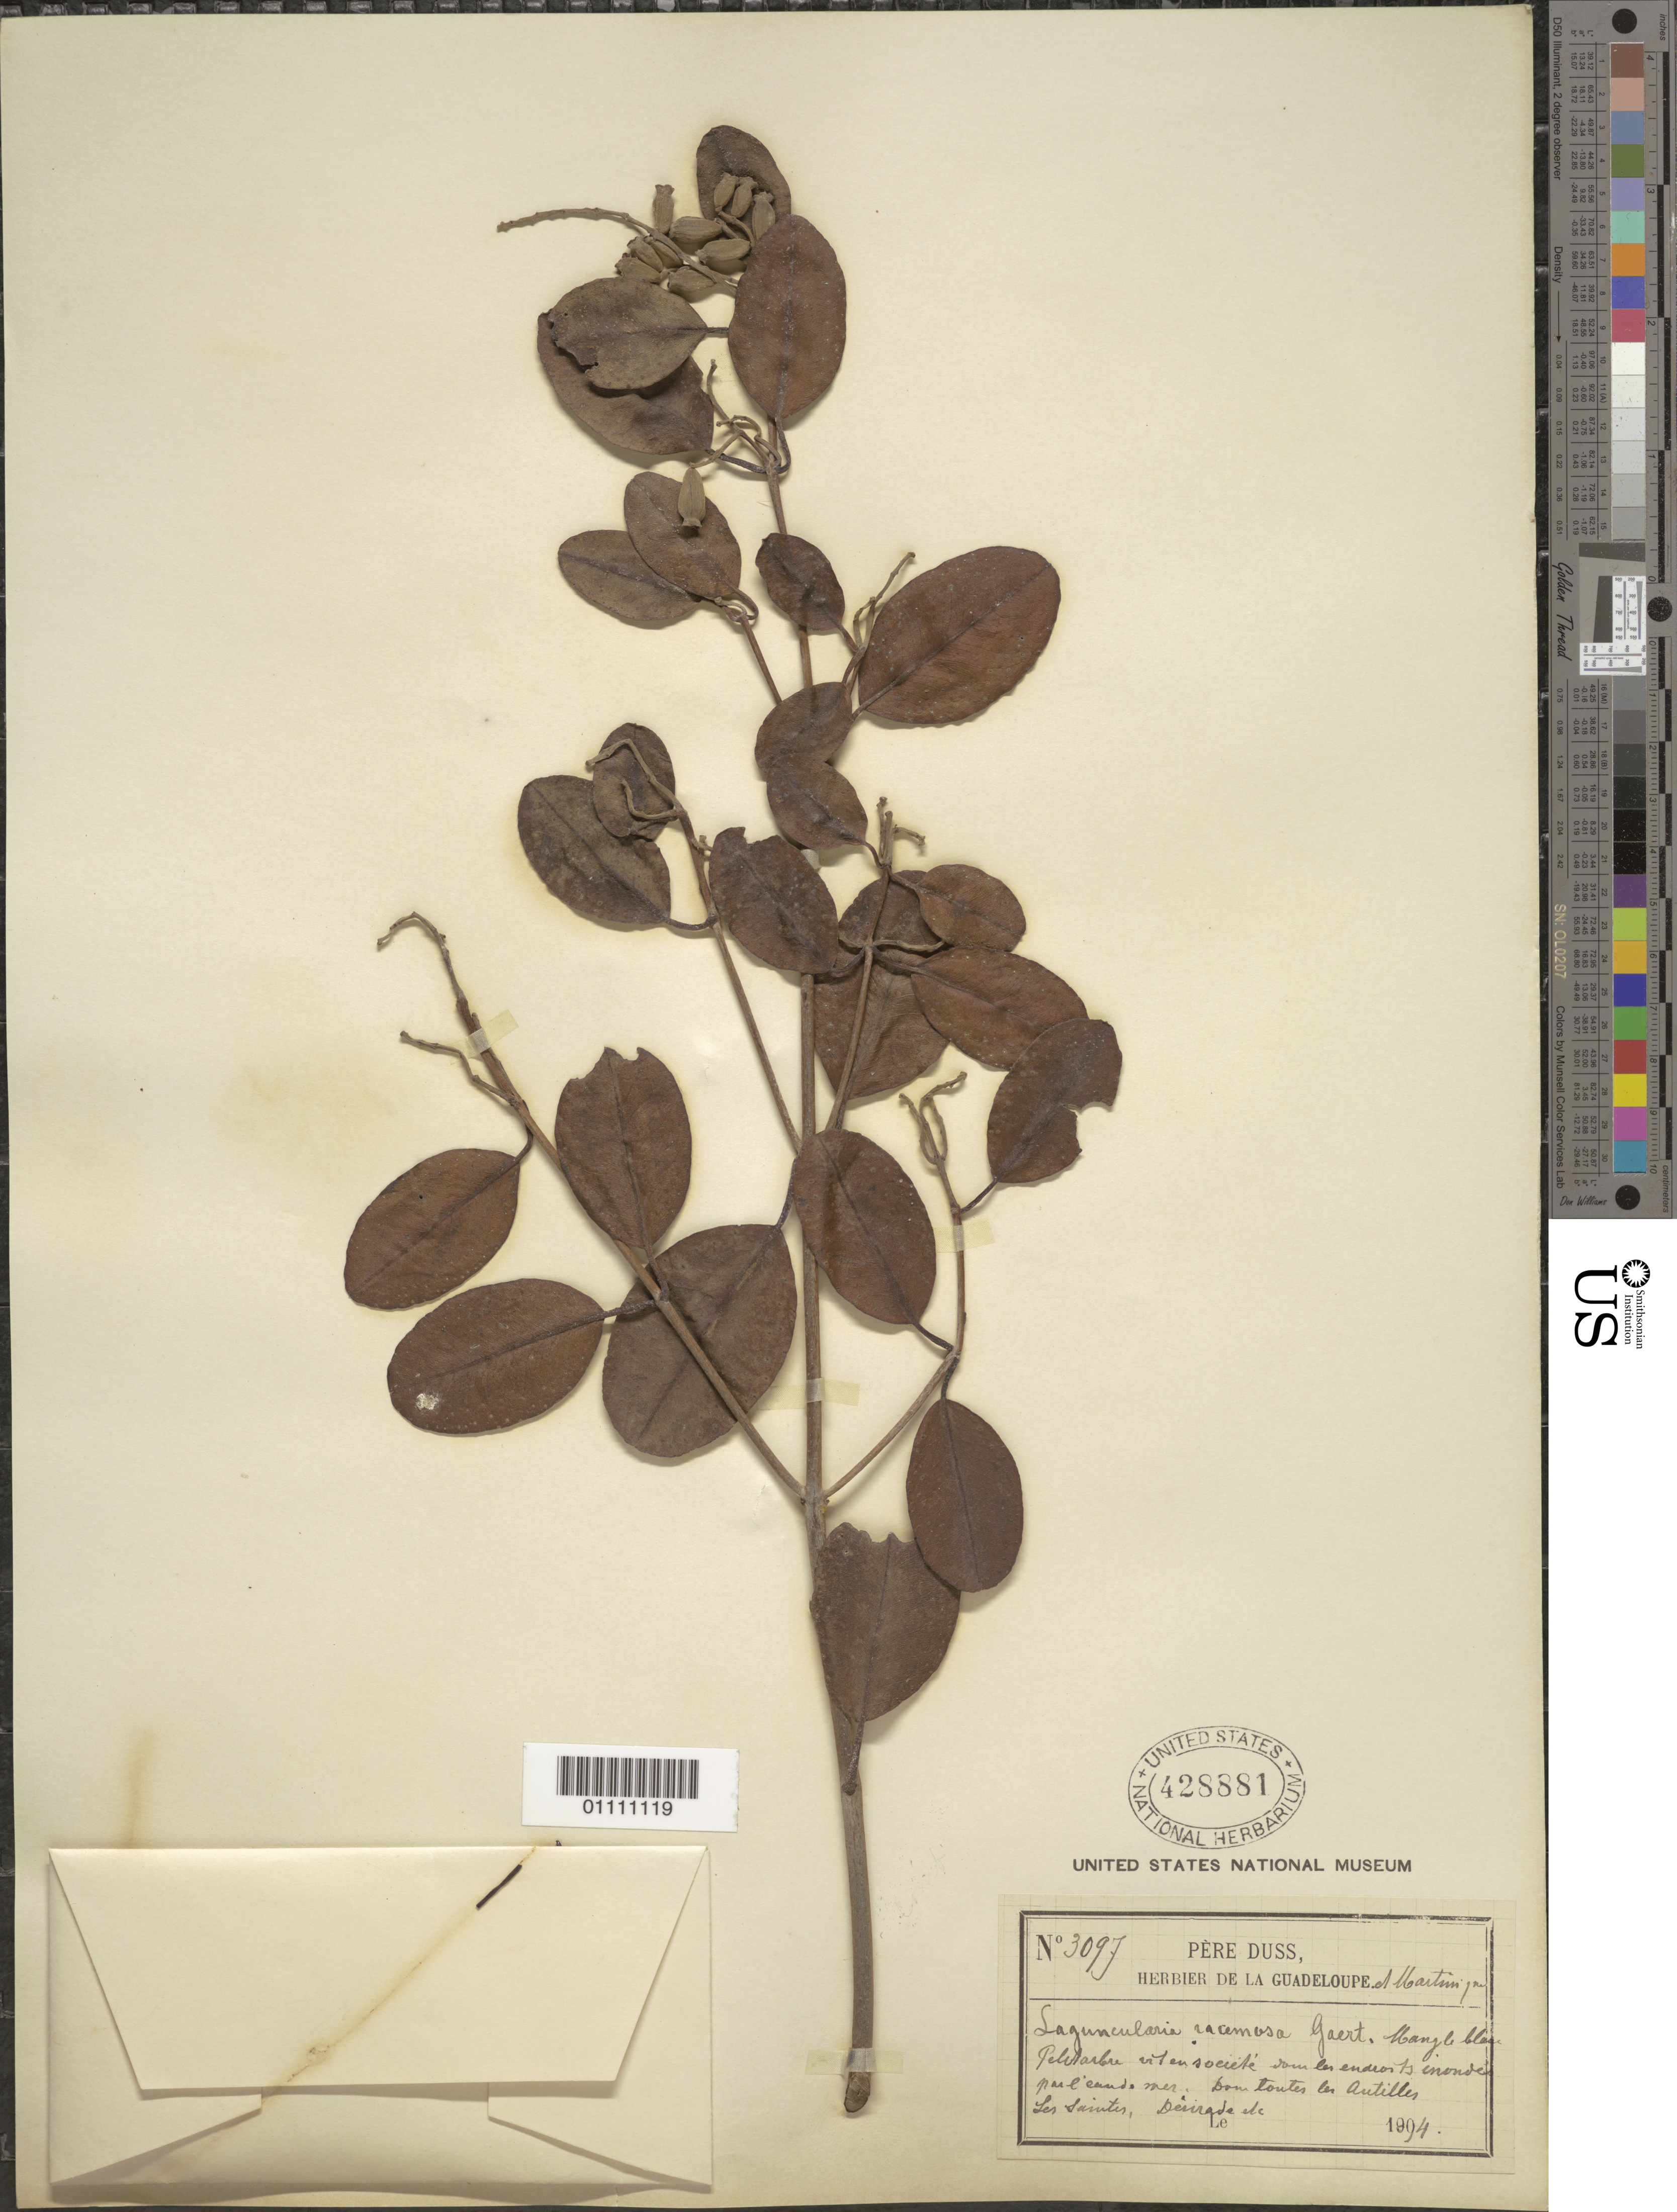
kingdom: Plantae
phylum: Tracheophyta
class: Magnoliopsida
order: Myrtales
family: Combretaceae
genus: Laguncularia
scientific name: Laguncularia racemosa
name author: (L.) C.F. Gaertn.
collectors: Père Duss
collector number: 3097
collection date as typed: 1894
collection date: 1894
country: Guadeloupe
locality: Dom toutes les Antilles Les Saintes, Deriade etc.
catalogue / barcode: US 428881